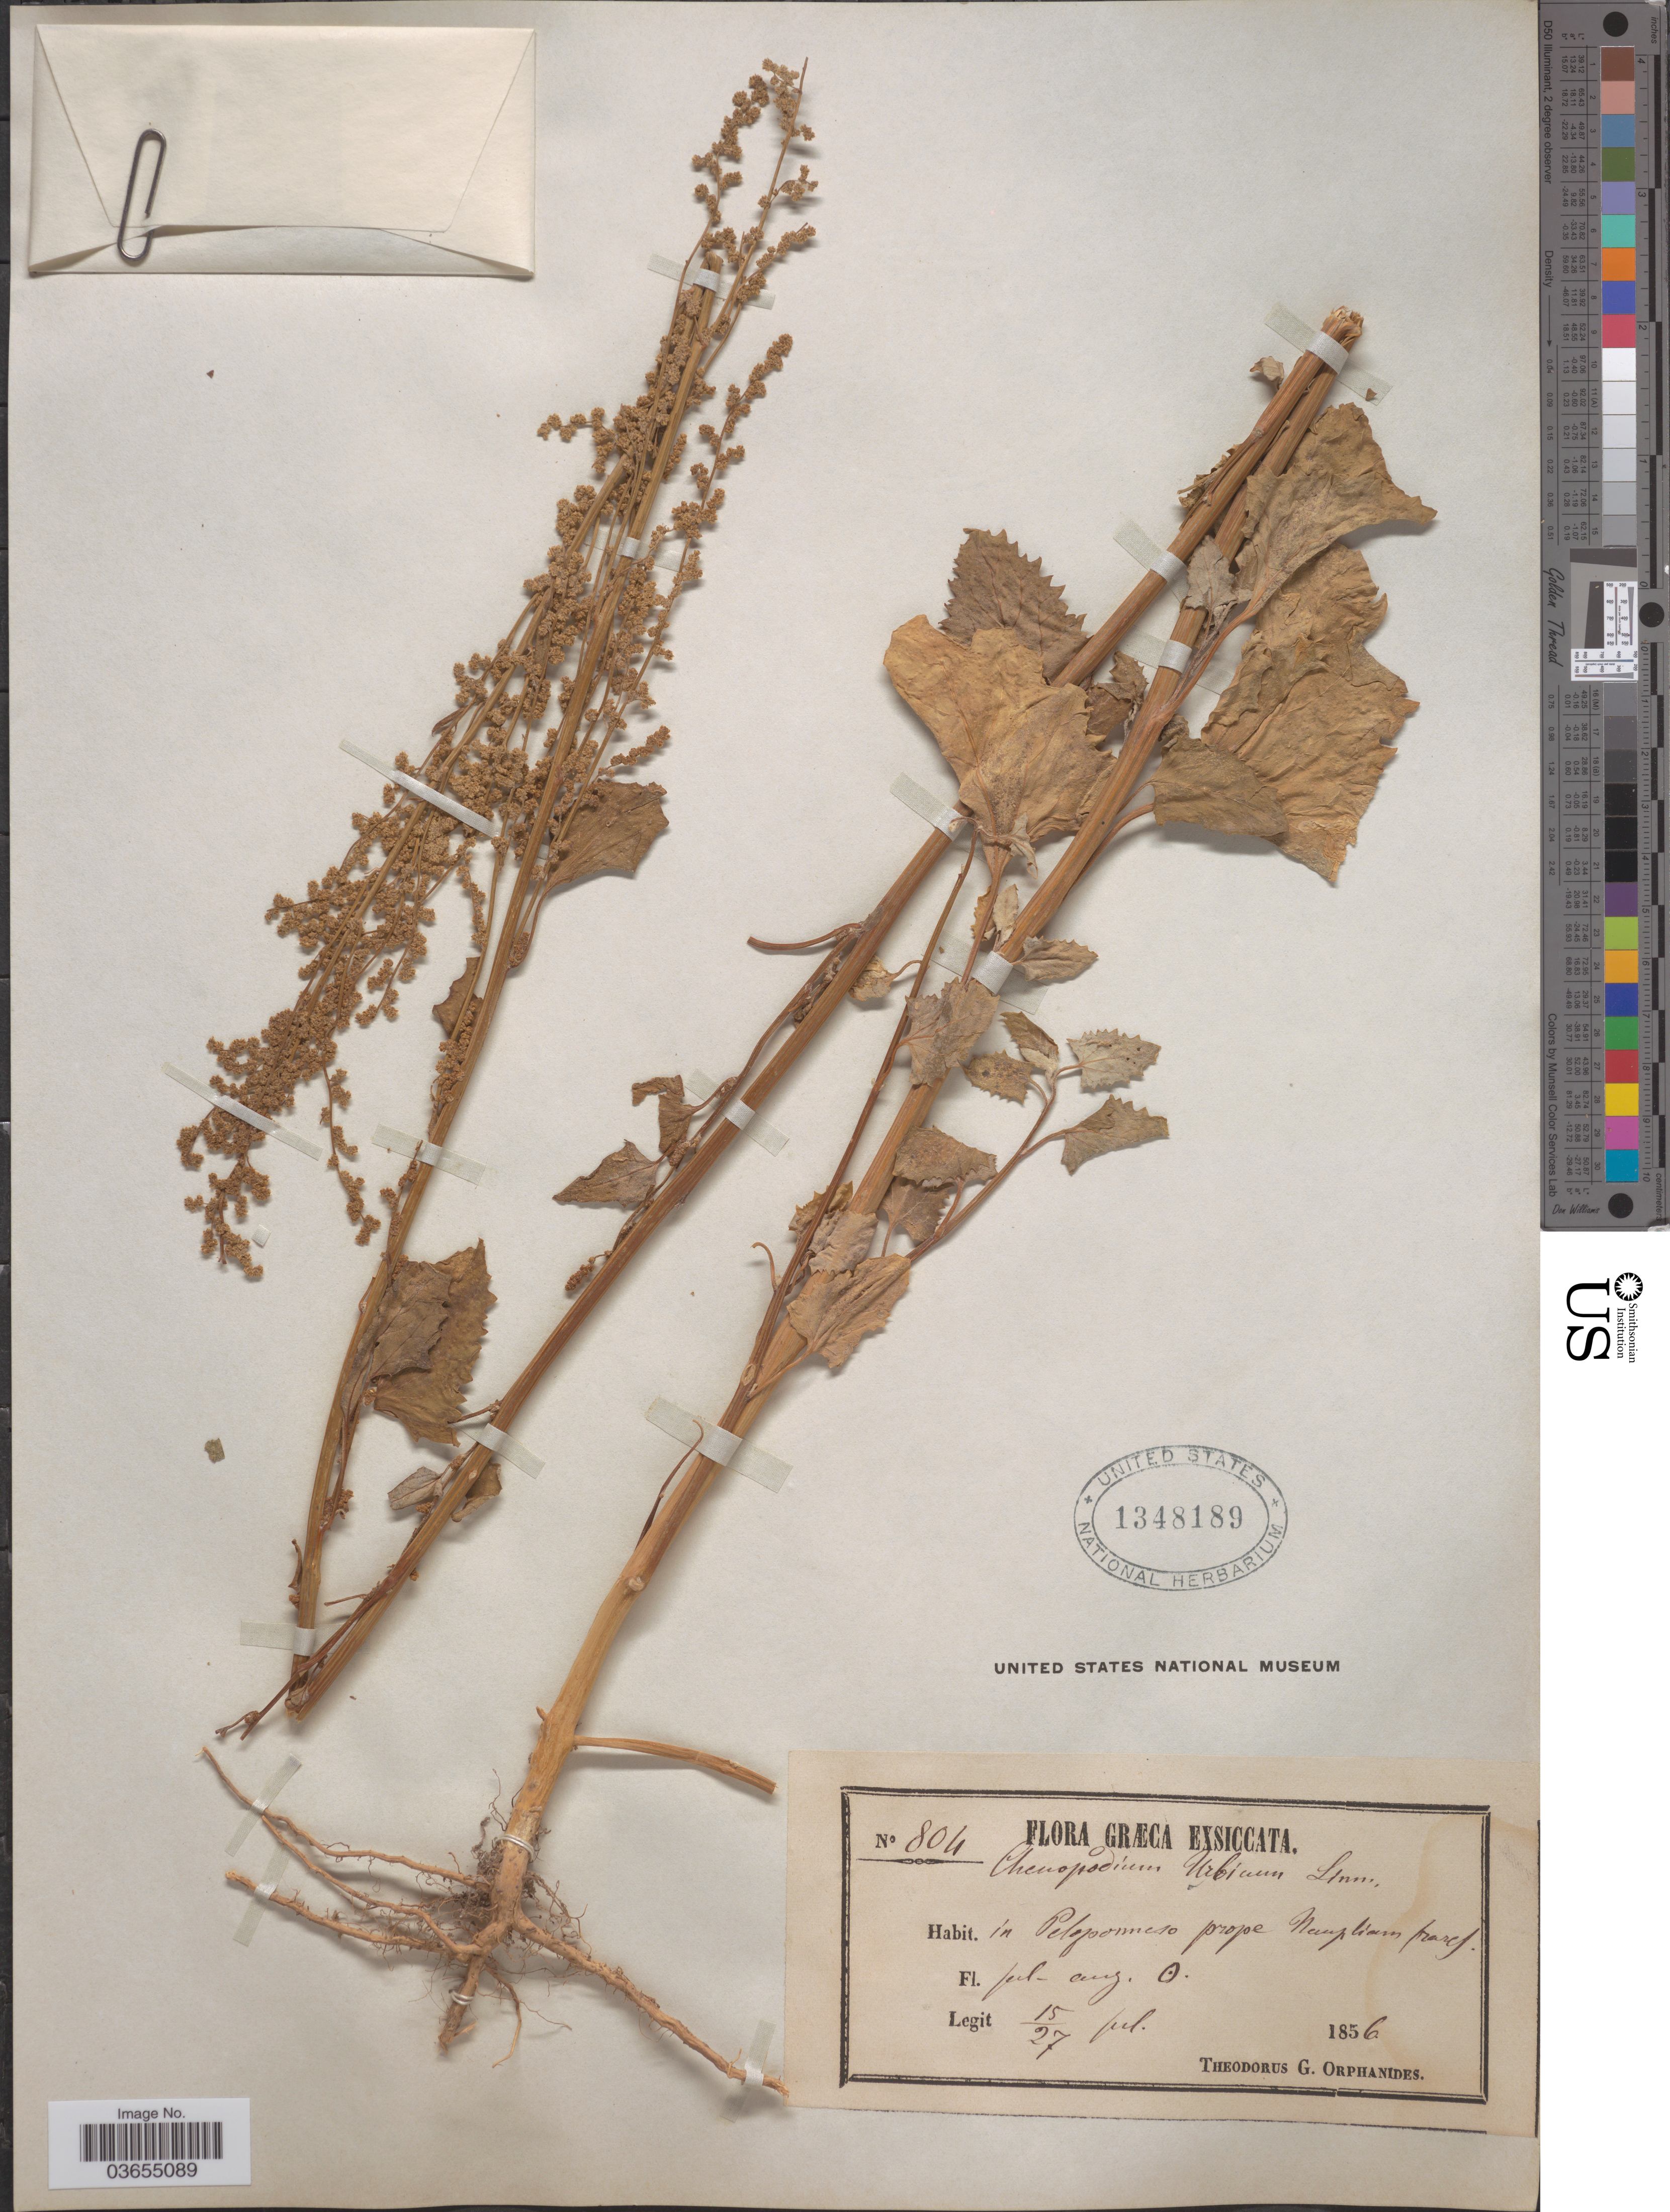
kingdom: Plantae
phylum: Tracheophyta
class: Magnoliopsida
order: Caryophyllales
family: Amaranthaceae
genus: Chenopodium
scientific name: Chenopodium urbicum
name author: L.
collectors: T. G. Orphanides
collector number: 804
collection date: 1856-07-15/1856-08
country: Greece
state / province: Peloponnese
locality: Græca. In Peloponneso prope Naupliam parcel. [interpreted]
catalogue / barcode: US 1348189